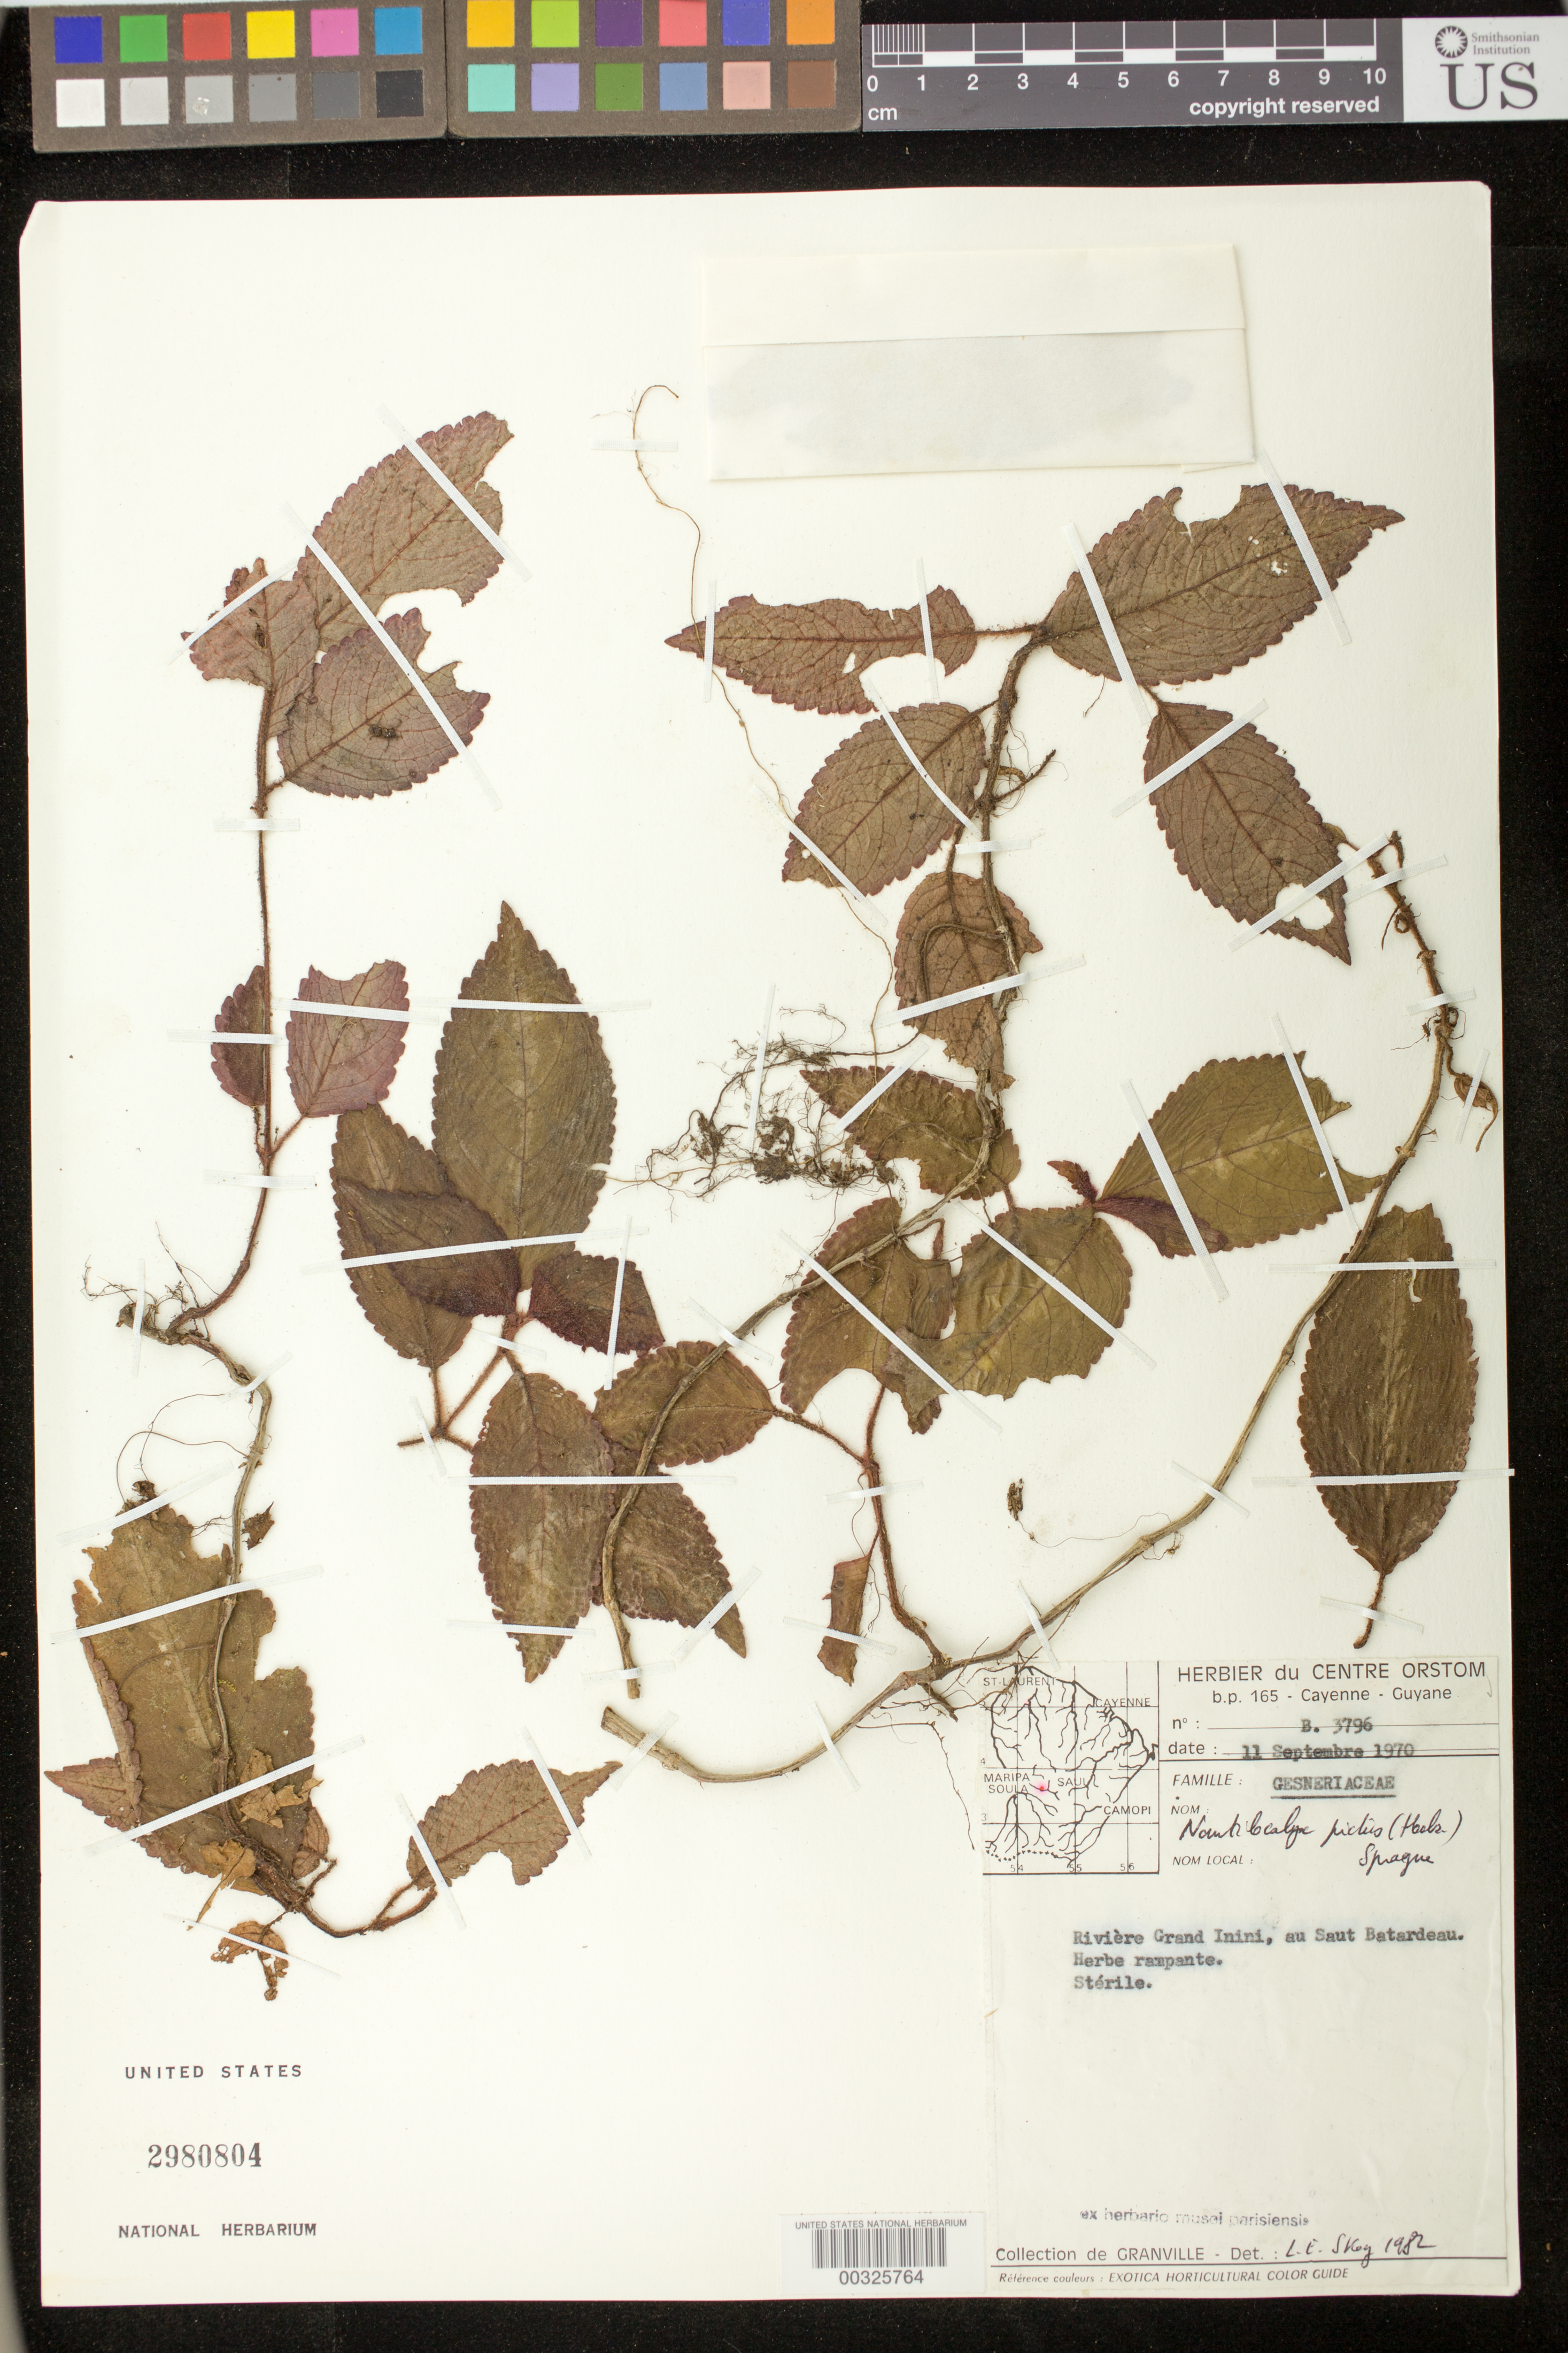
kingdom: Plantae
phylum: Tracheophyta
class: Magnoliopsida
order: Lamiales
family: Gesneriaceae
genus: Nautilocalyx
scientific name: Nautilocalyx pictus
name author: (Hook.) Sprague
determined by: Skog, Laurence E.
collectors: J.-J. de Granville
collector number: B 3796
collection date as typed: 11 Sep 1970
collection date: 1970-09-11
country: French Guiana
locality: Rivière Grand Inini, au Saut Batardeau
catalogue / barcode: US 2980804